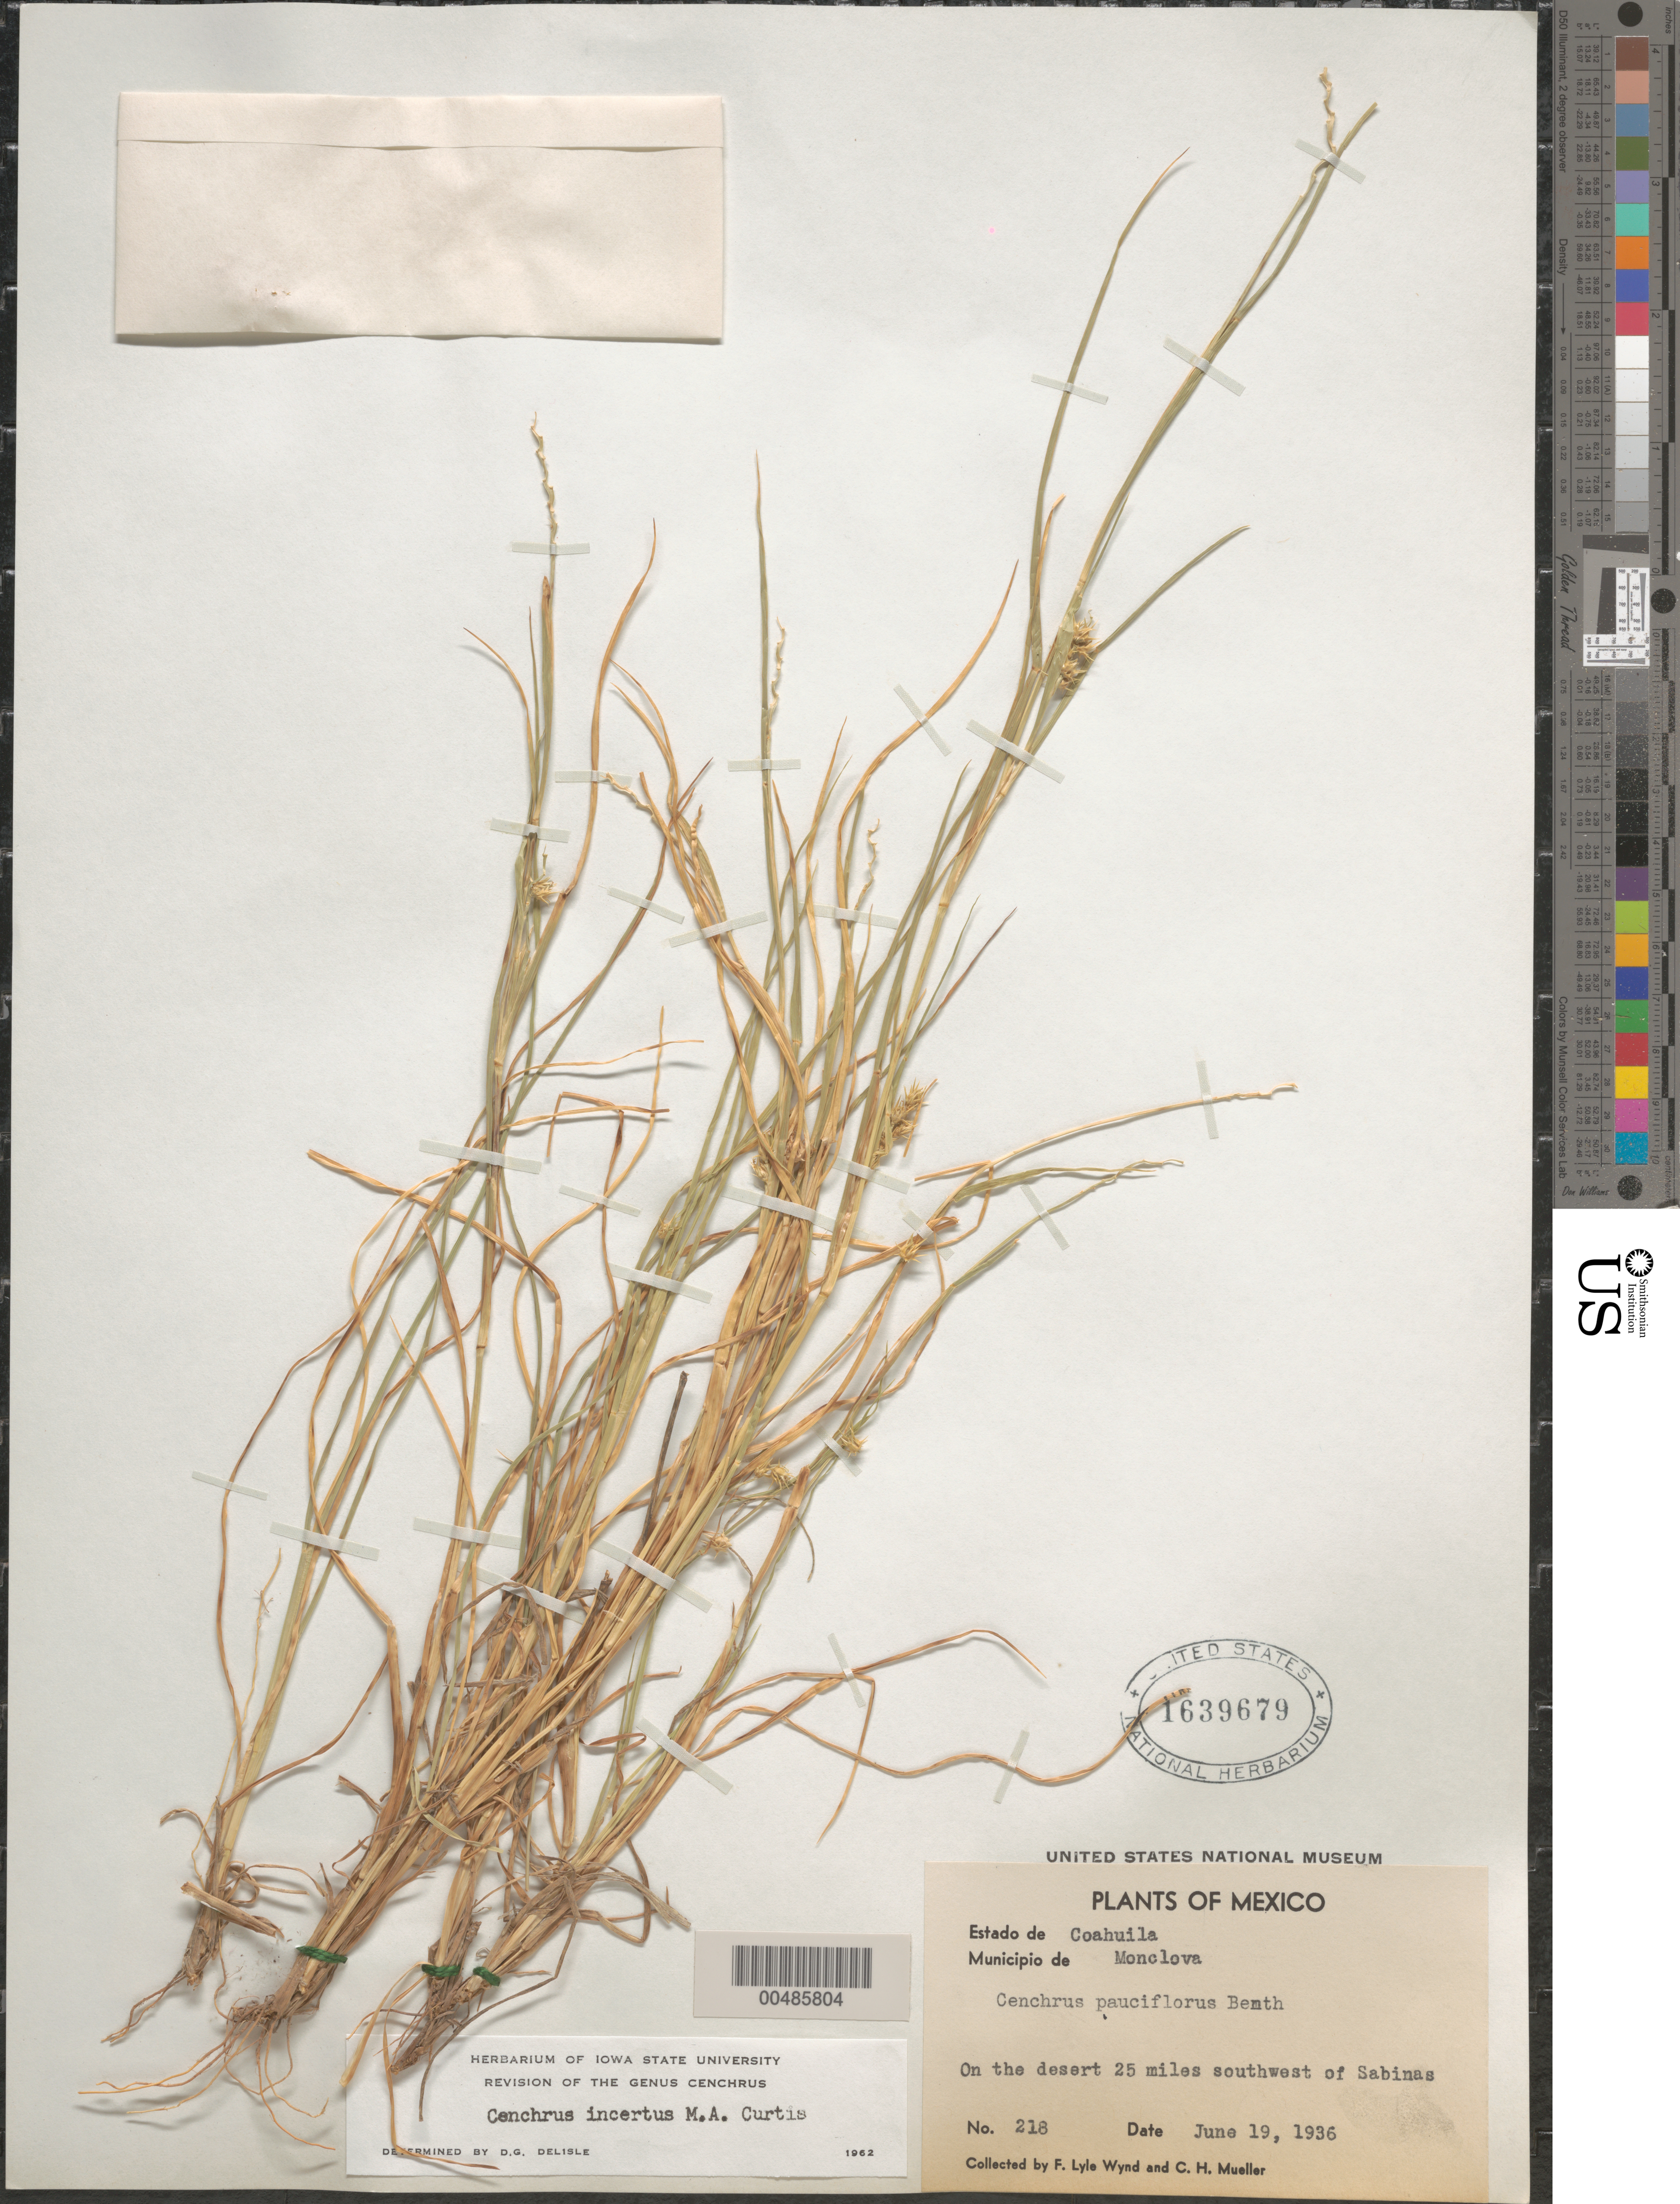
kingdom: Plantae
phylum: Tracheophyta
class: Liliopsida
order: Poales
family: Poaceae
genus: Cenchrus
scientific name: Cenchrus incertus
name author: M.A. Curtis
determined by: Delisle, D. G.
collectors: F. L. Wynd & C. H. Muller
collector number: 218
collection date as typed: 19 Jun 1936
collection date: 1936-06-19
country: Mexico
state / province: Coahuila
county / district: Monclova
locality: Desert 25 mi SW of Sabinas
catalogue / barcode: US 1639679